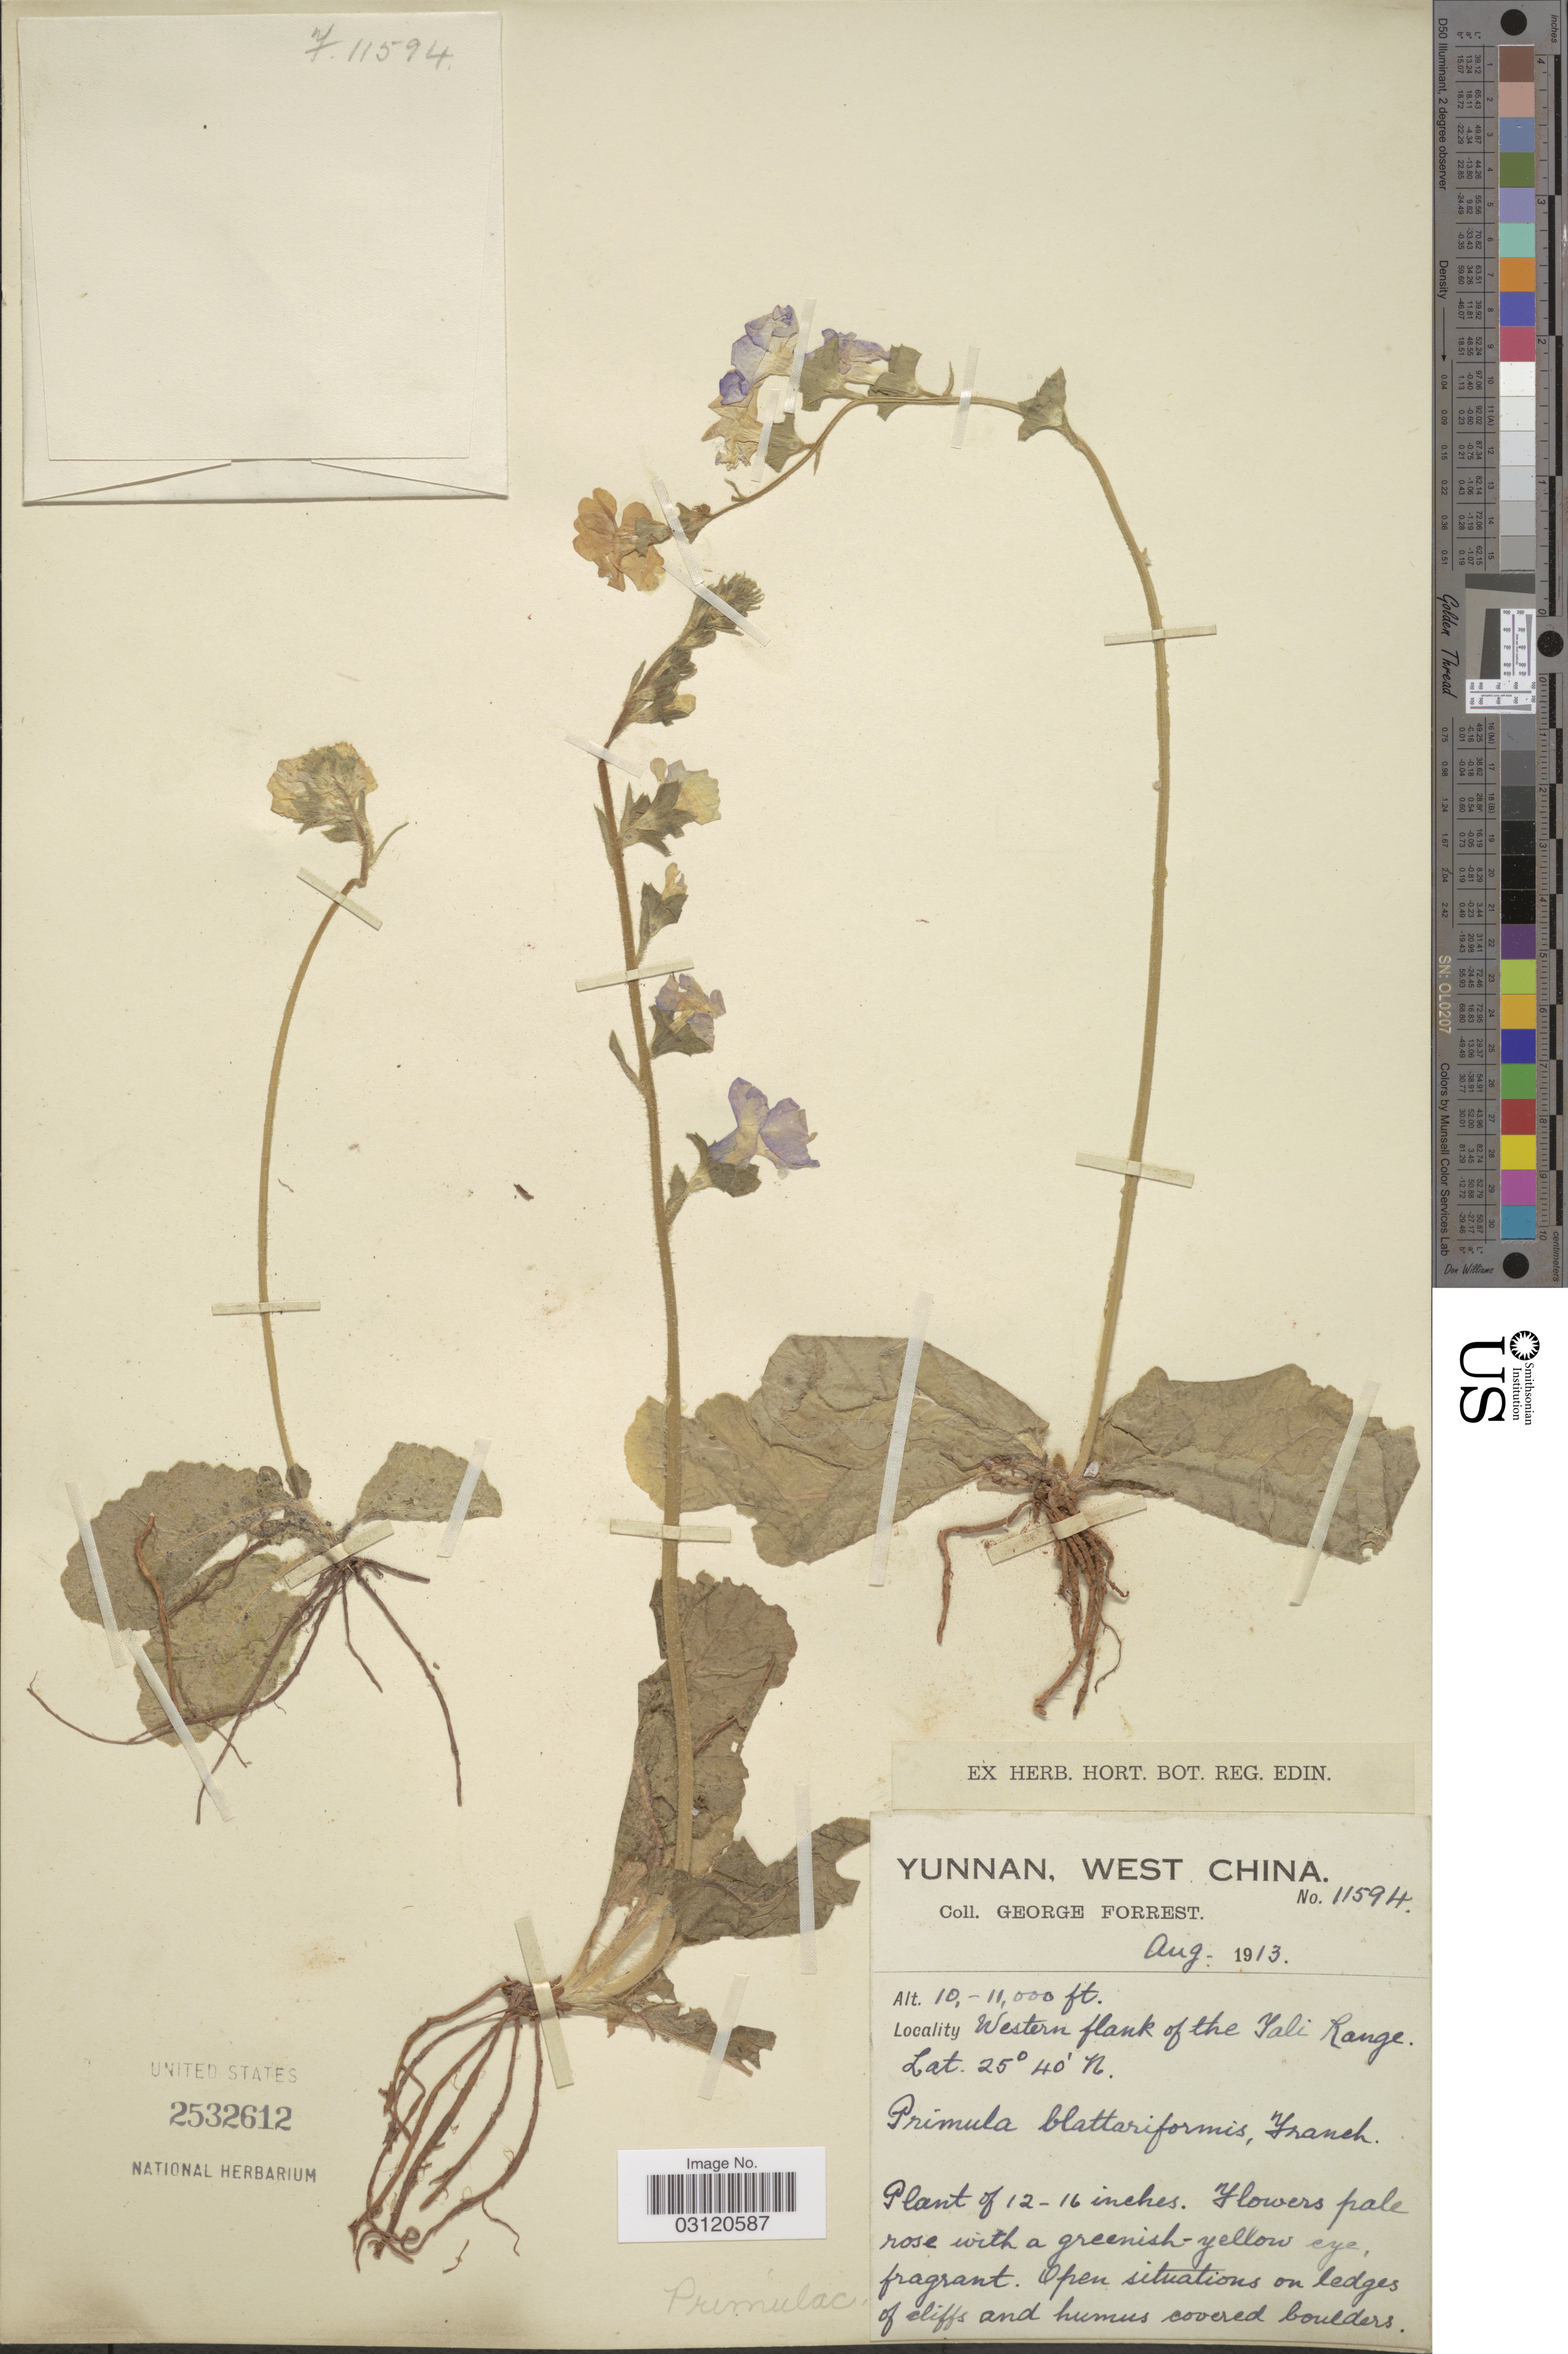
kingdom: Plantae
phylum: Tracheophyta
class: Magnoliopsida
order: Ericales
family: Primulaceae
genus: Primula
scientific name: Primula blattariformis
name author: Franch.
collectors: G. Forrest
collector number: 11594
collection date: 1913-08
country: China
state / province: Yunnan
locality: West China, Western flank of the Yali [interpreted] Range.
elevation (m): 3048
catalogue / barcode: US 2532612